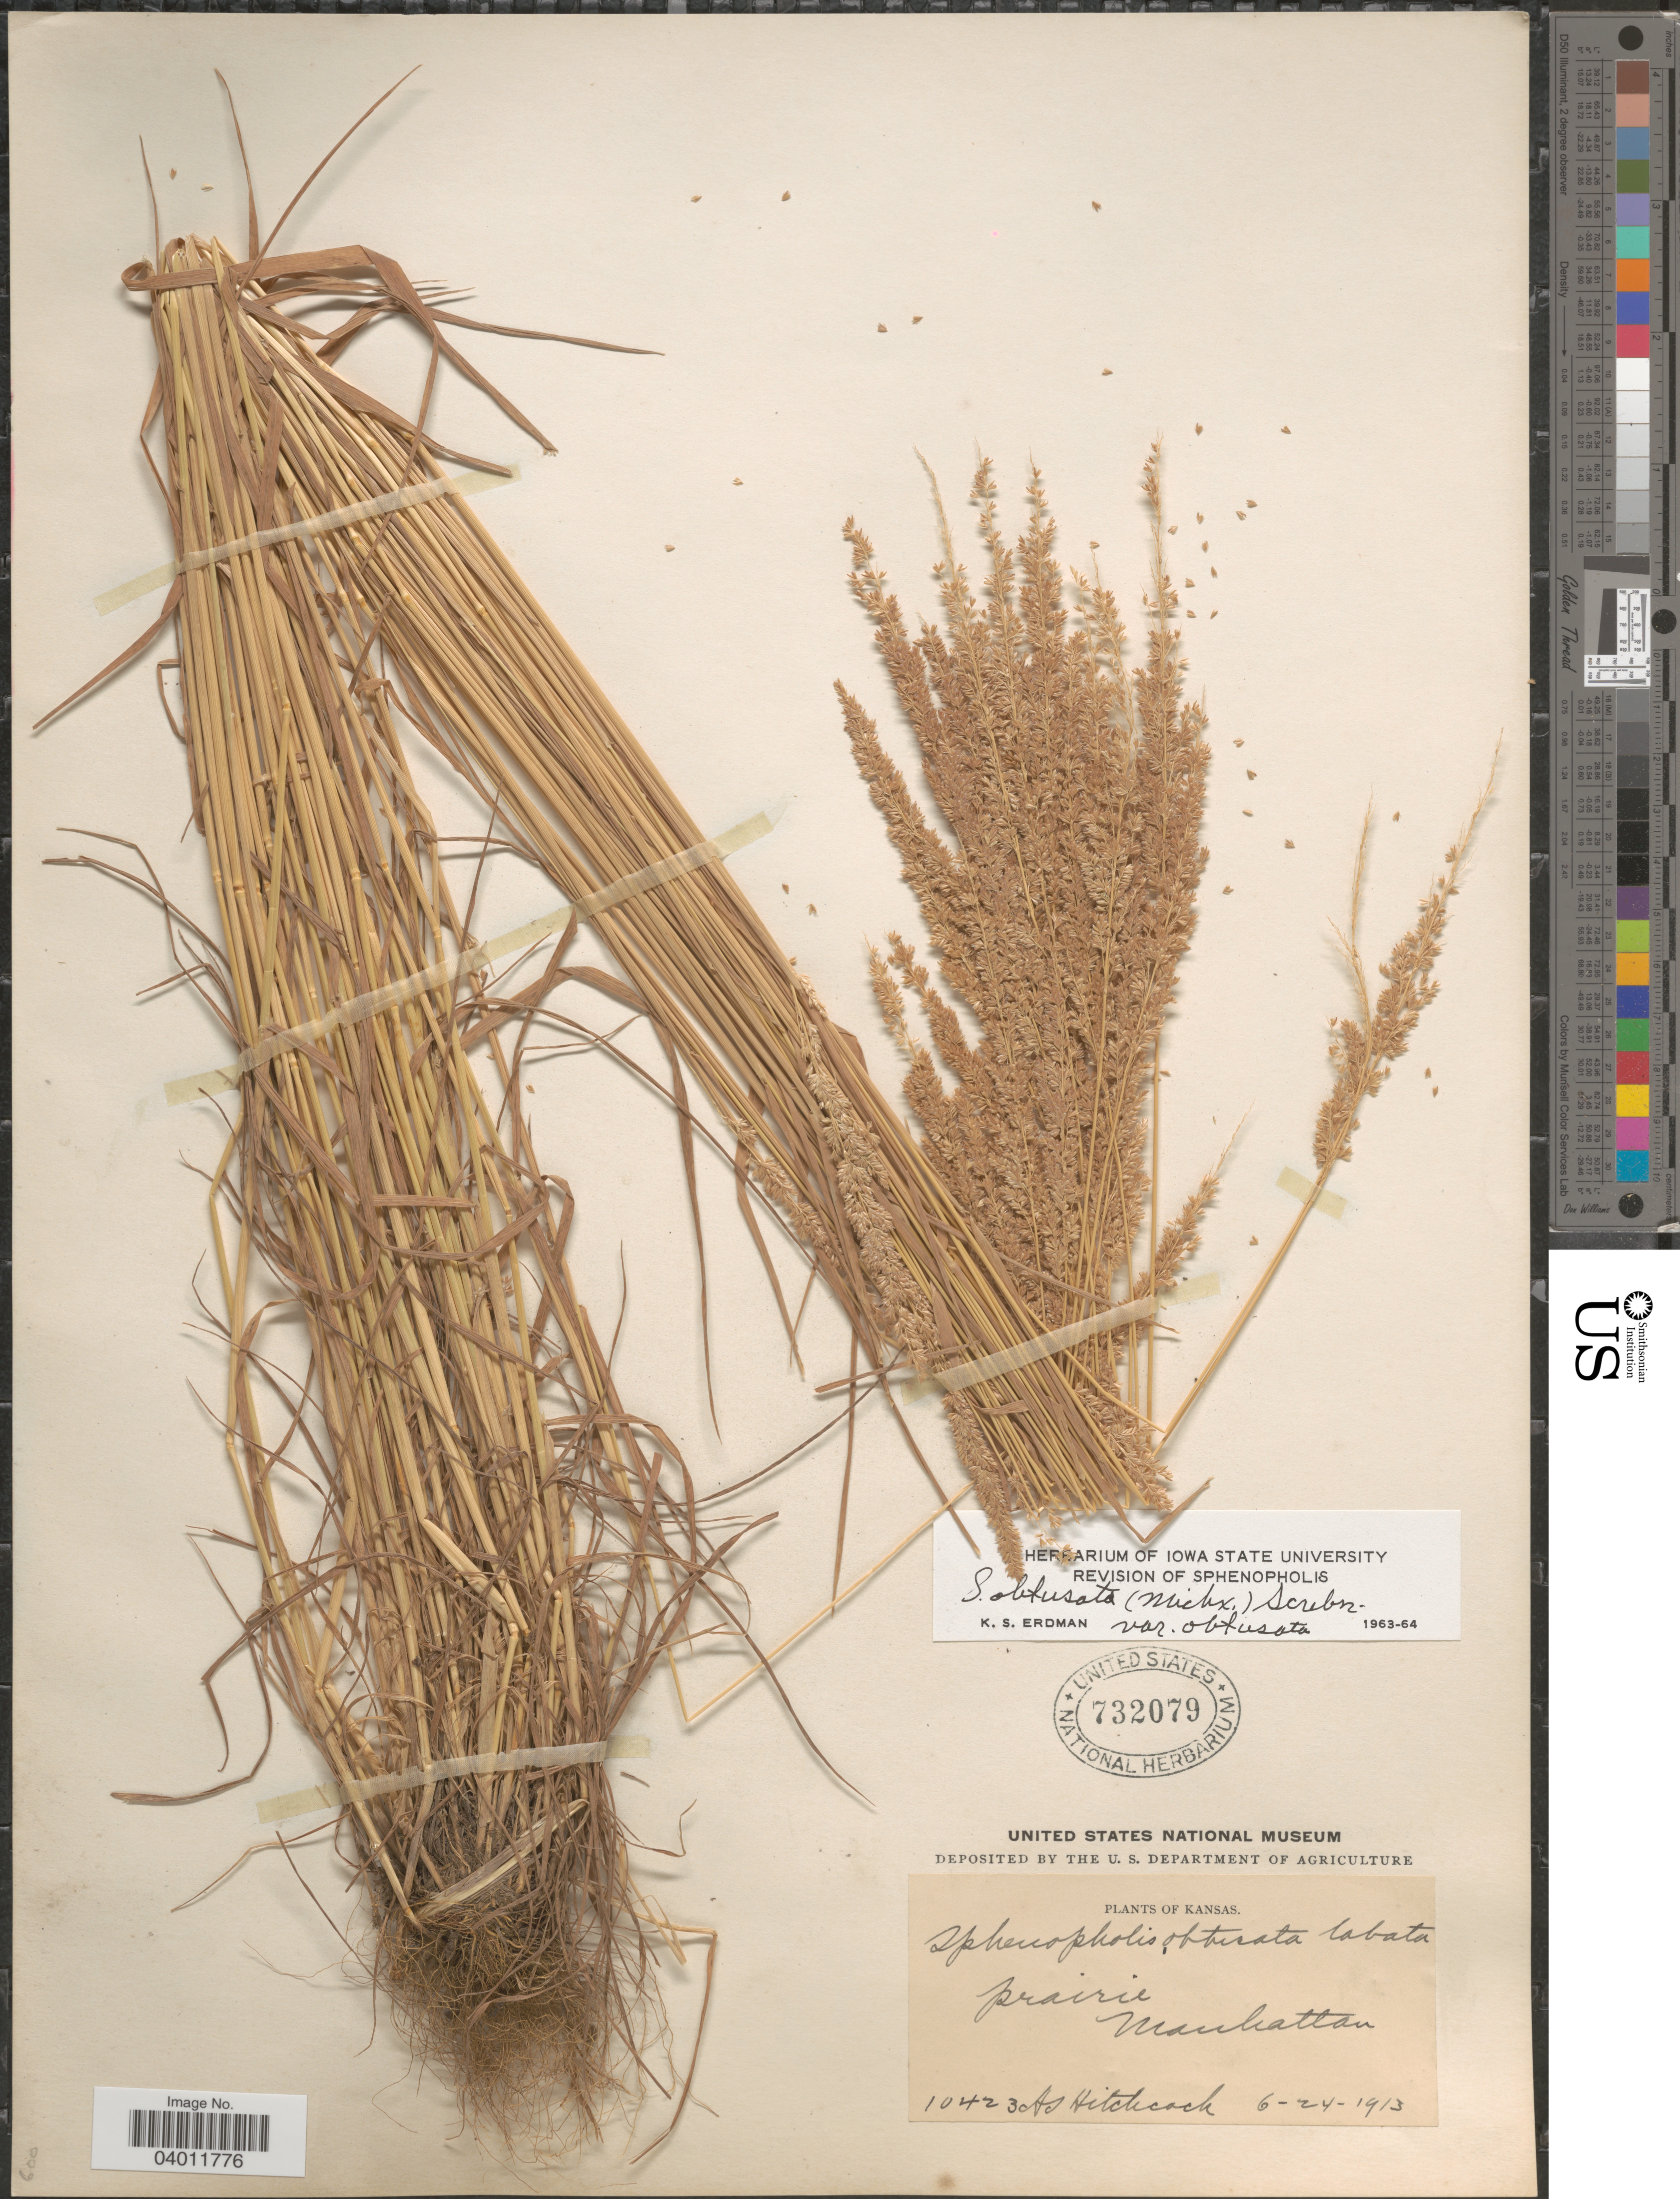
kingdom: Plantae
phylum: Tracheophyta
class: Liliopsida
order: Poales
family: Poaceae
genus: Sphenopholis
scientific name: Sphenopholis obtusata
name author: (Michx.) Scribn.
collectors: A. S. Hitchcock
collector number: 10423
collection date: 1913-06-24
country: United States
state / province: Kansas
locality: Prairie, Manhattan.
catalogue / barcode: US 732079